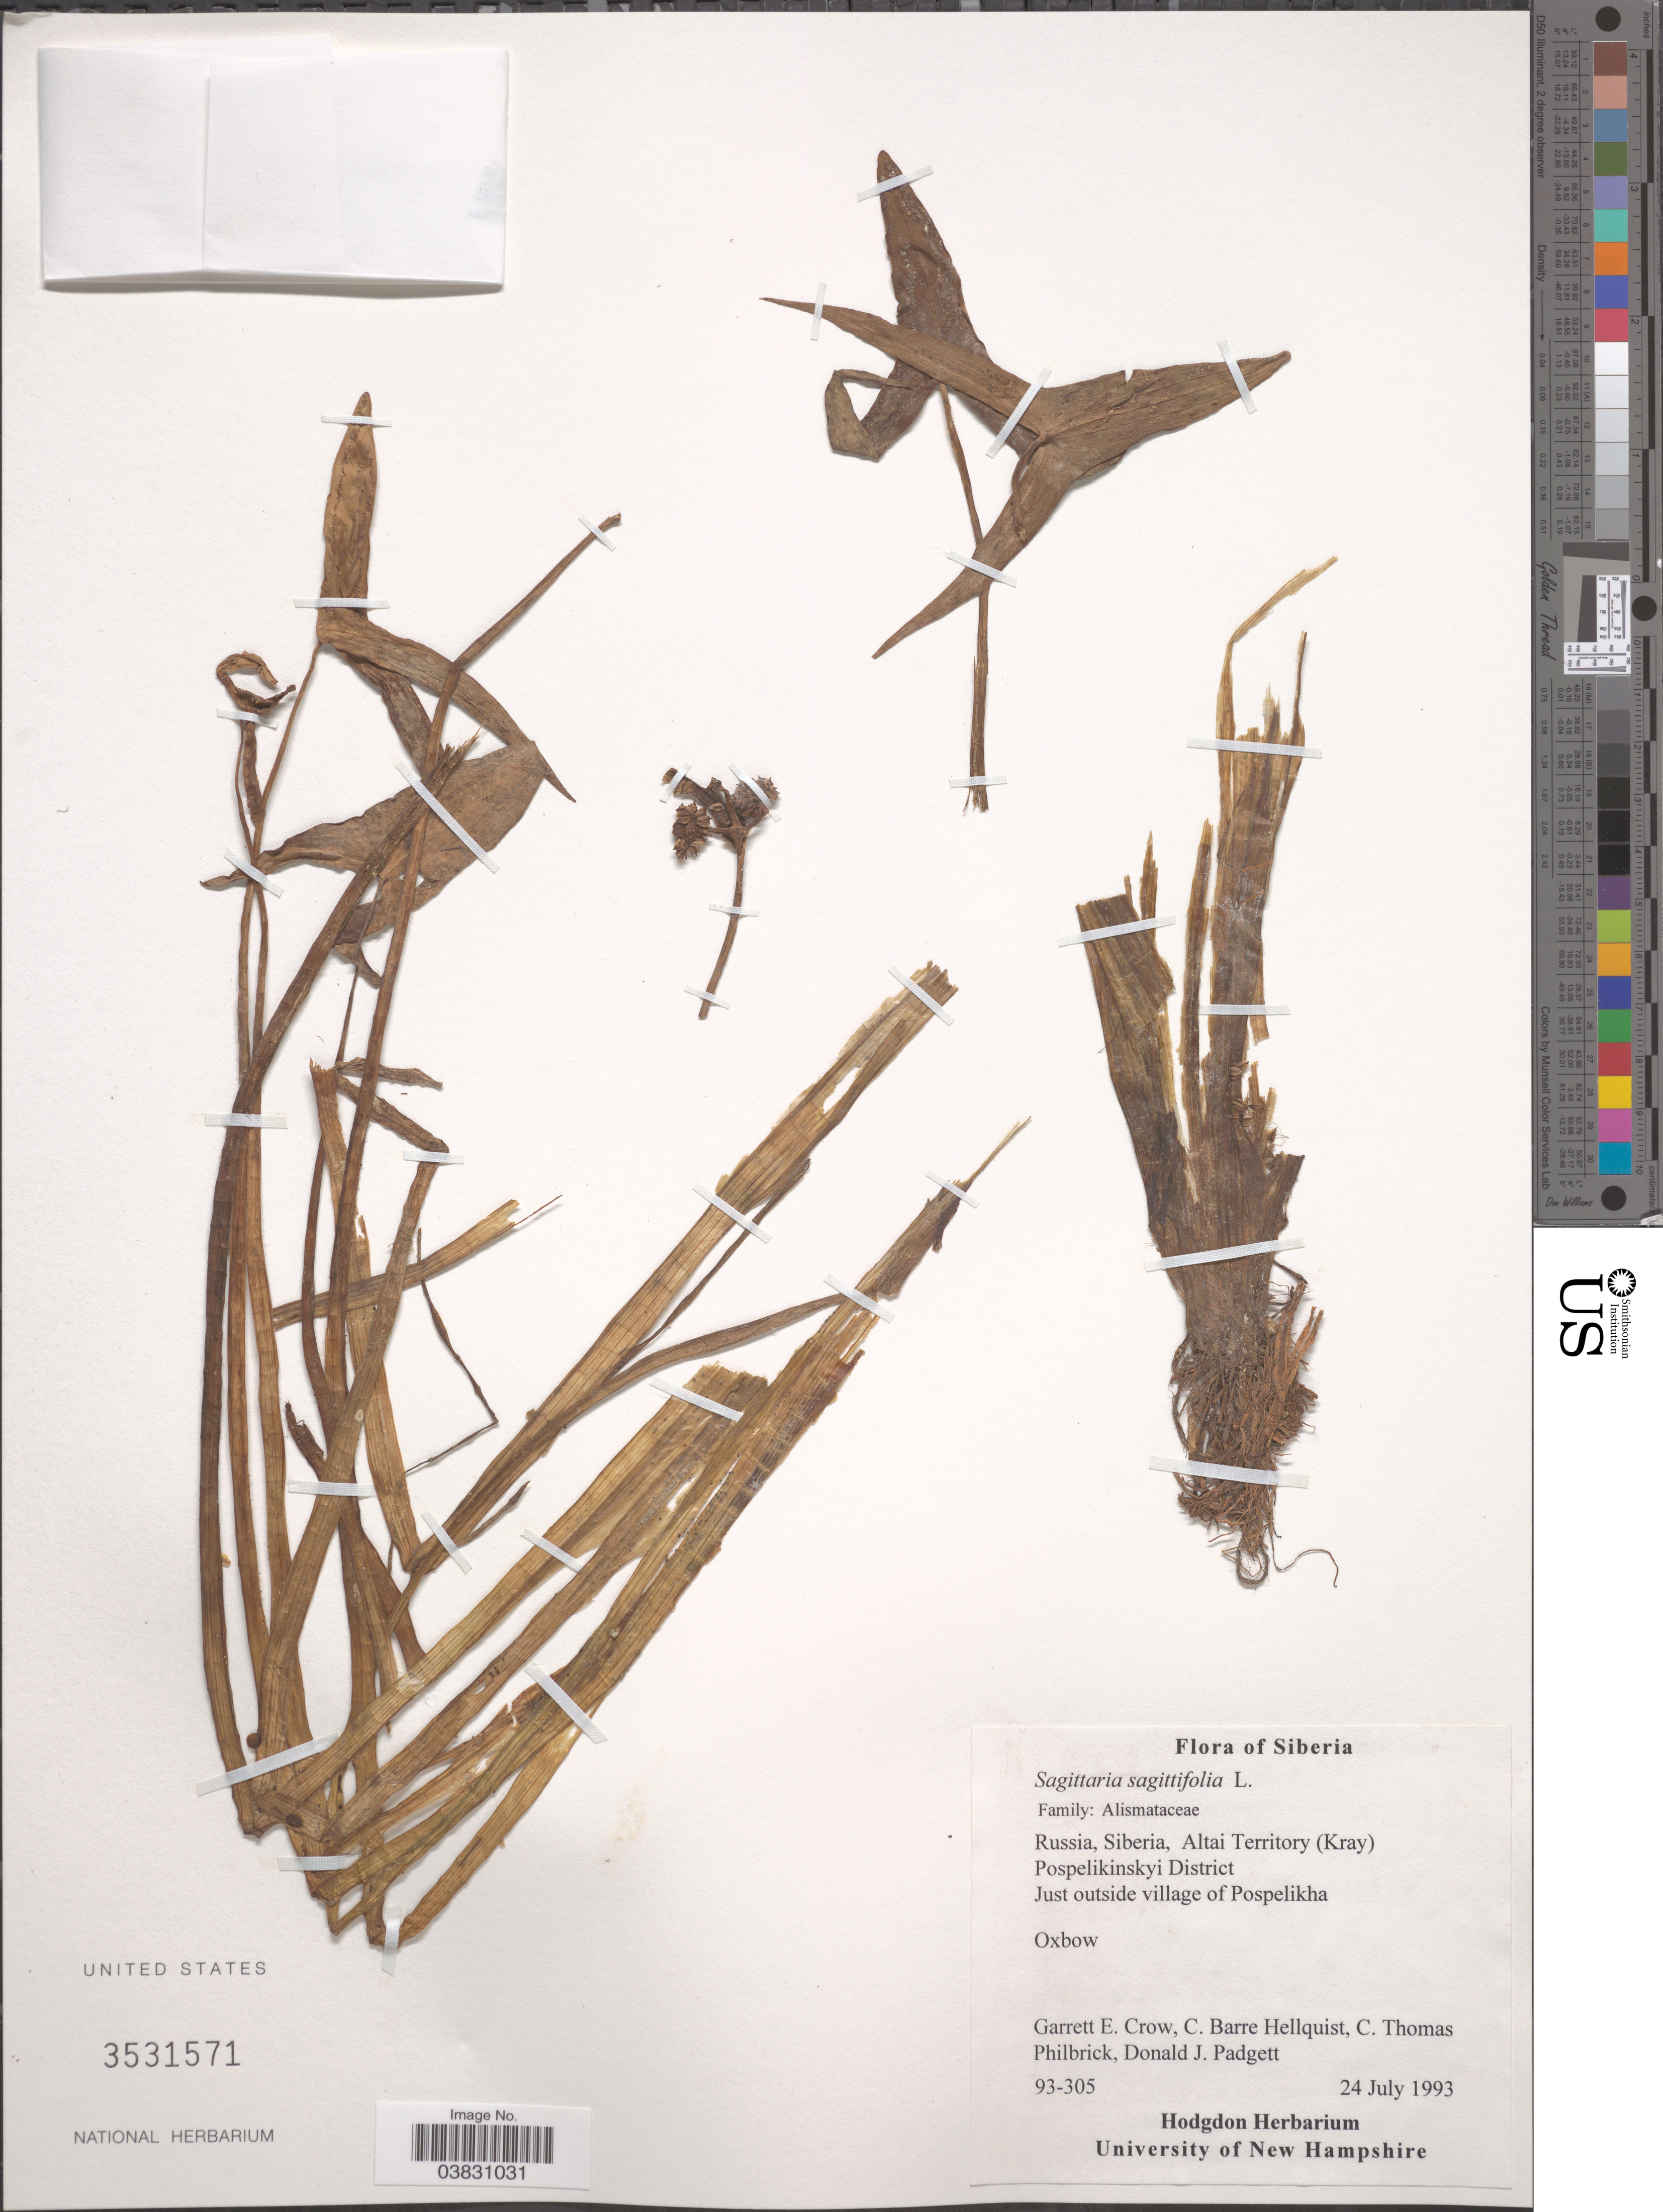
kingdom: Plantae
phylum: Tracheophyta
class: Liliopsida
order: Alismatales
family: Alismataceae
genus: Sagittaria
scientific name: Sagittaria sagittifolia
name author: L.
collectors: G. E. Crow, C. Hellquist, C. Philbrick & D. Padgett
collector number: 93-305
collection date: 1993-07-24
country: Russian Federation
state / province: Altai Republic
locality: Russia, Siberia, Altai Territory (Kray) Pospelikinsky District. Just outside village of Pospelikha. Oxbow.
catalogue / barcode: US 3531571